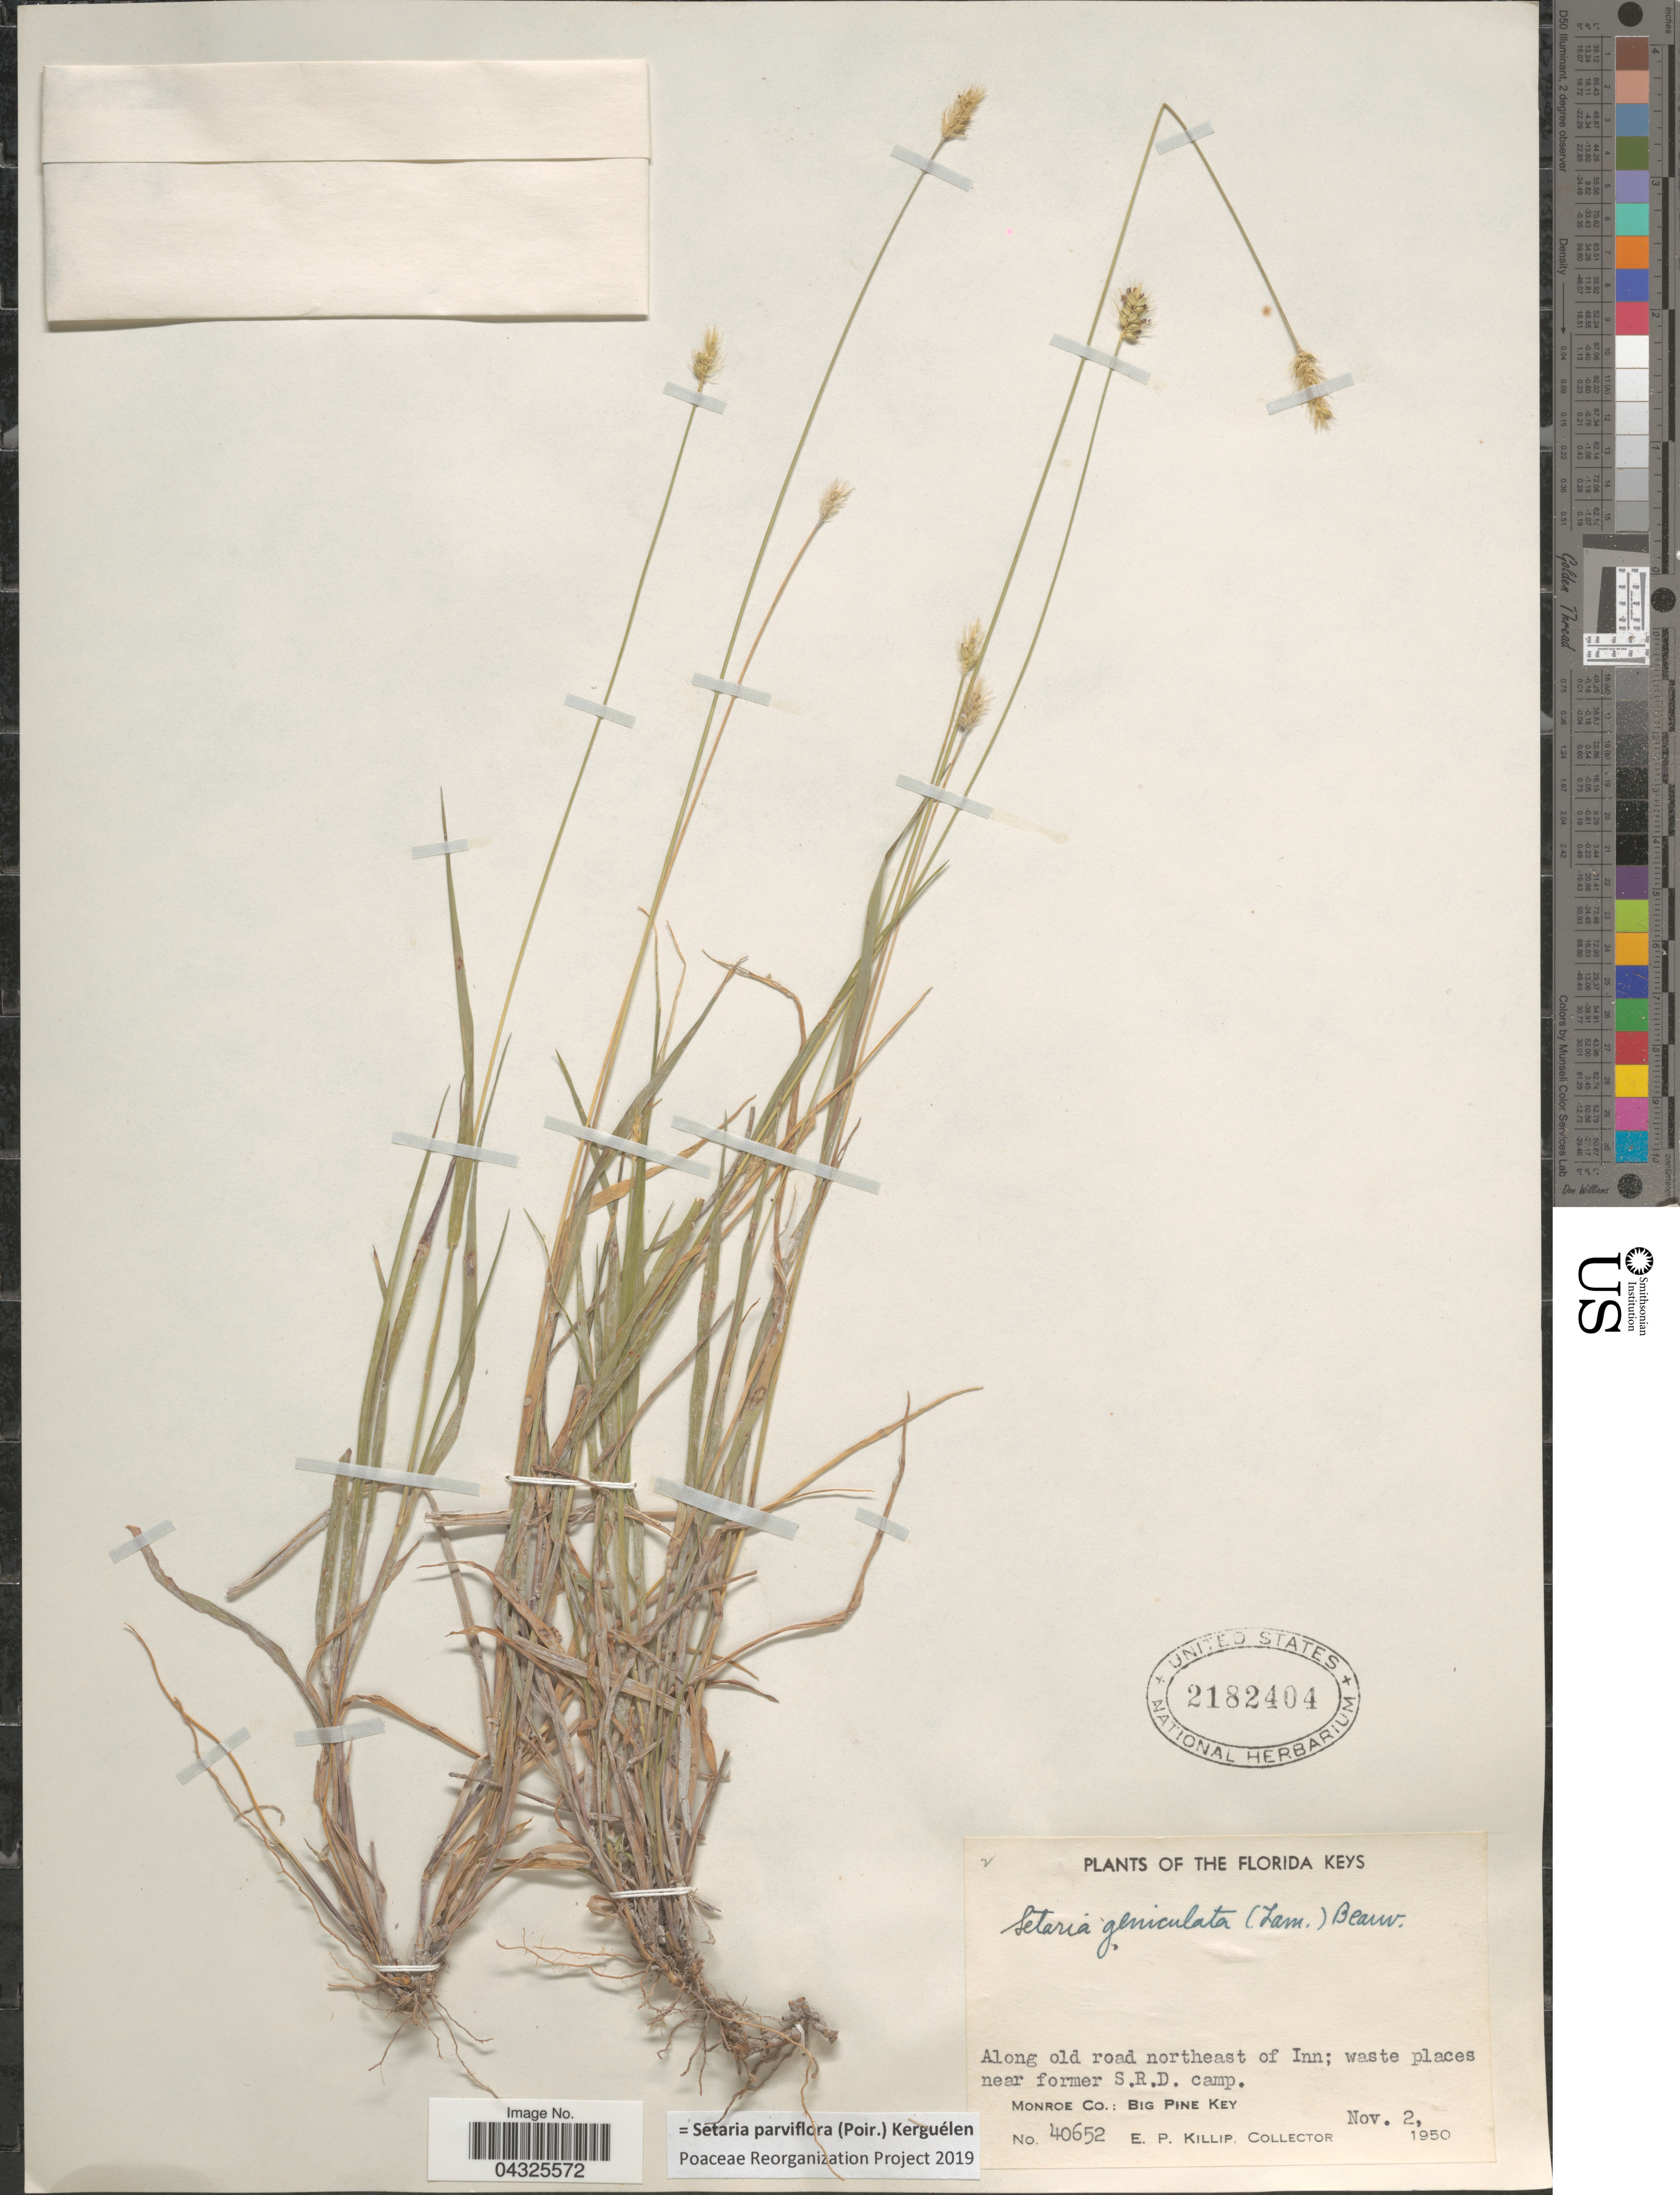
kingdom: Plantae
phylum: Tracheophyta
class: Liliopsida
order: Poales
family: Poaceae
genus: Setaria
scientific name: Setaria parviflora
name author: (Poir.) Kerguélen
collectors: E. P. Killip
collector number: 40652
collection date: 1950-11-02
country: United States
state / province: Florida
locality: Florida Keys. Along old road northeast of Inn; waste places near former S.R.D. camp. Monroe Co.: Big Pine Key.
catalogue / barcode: US 2182404